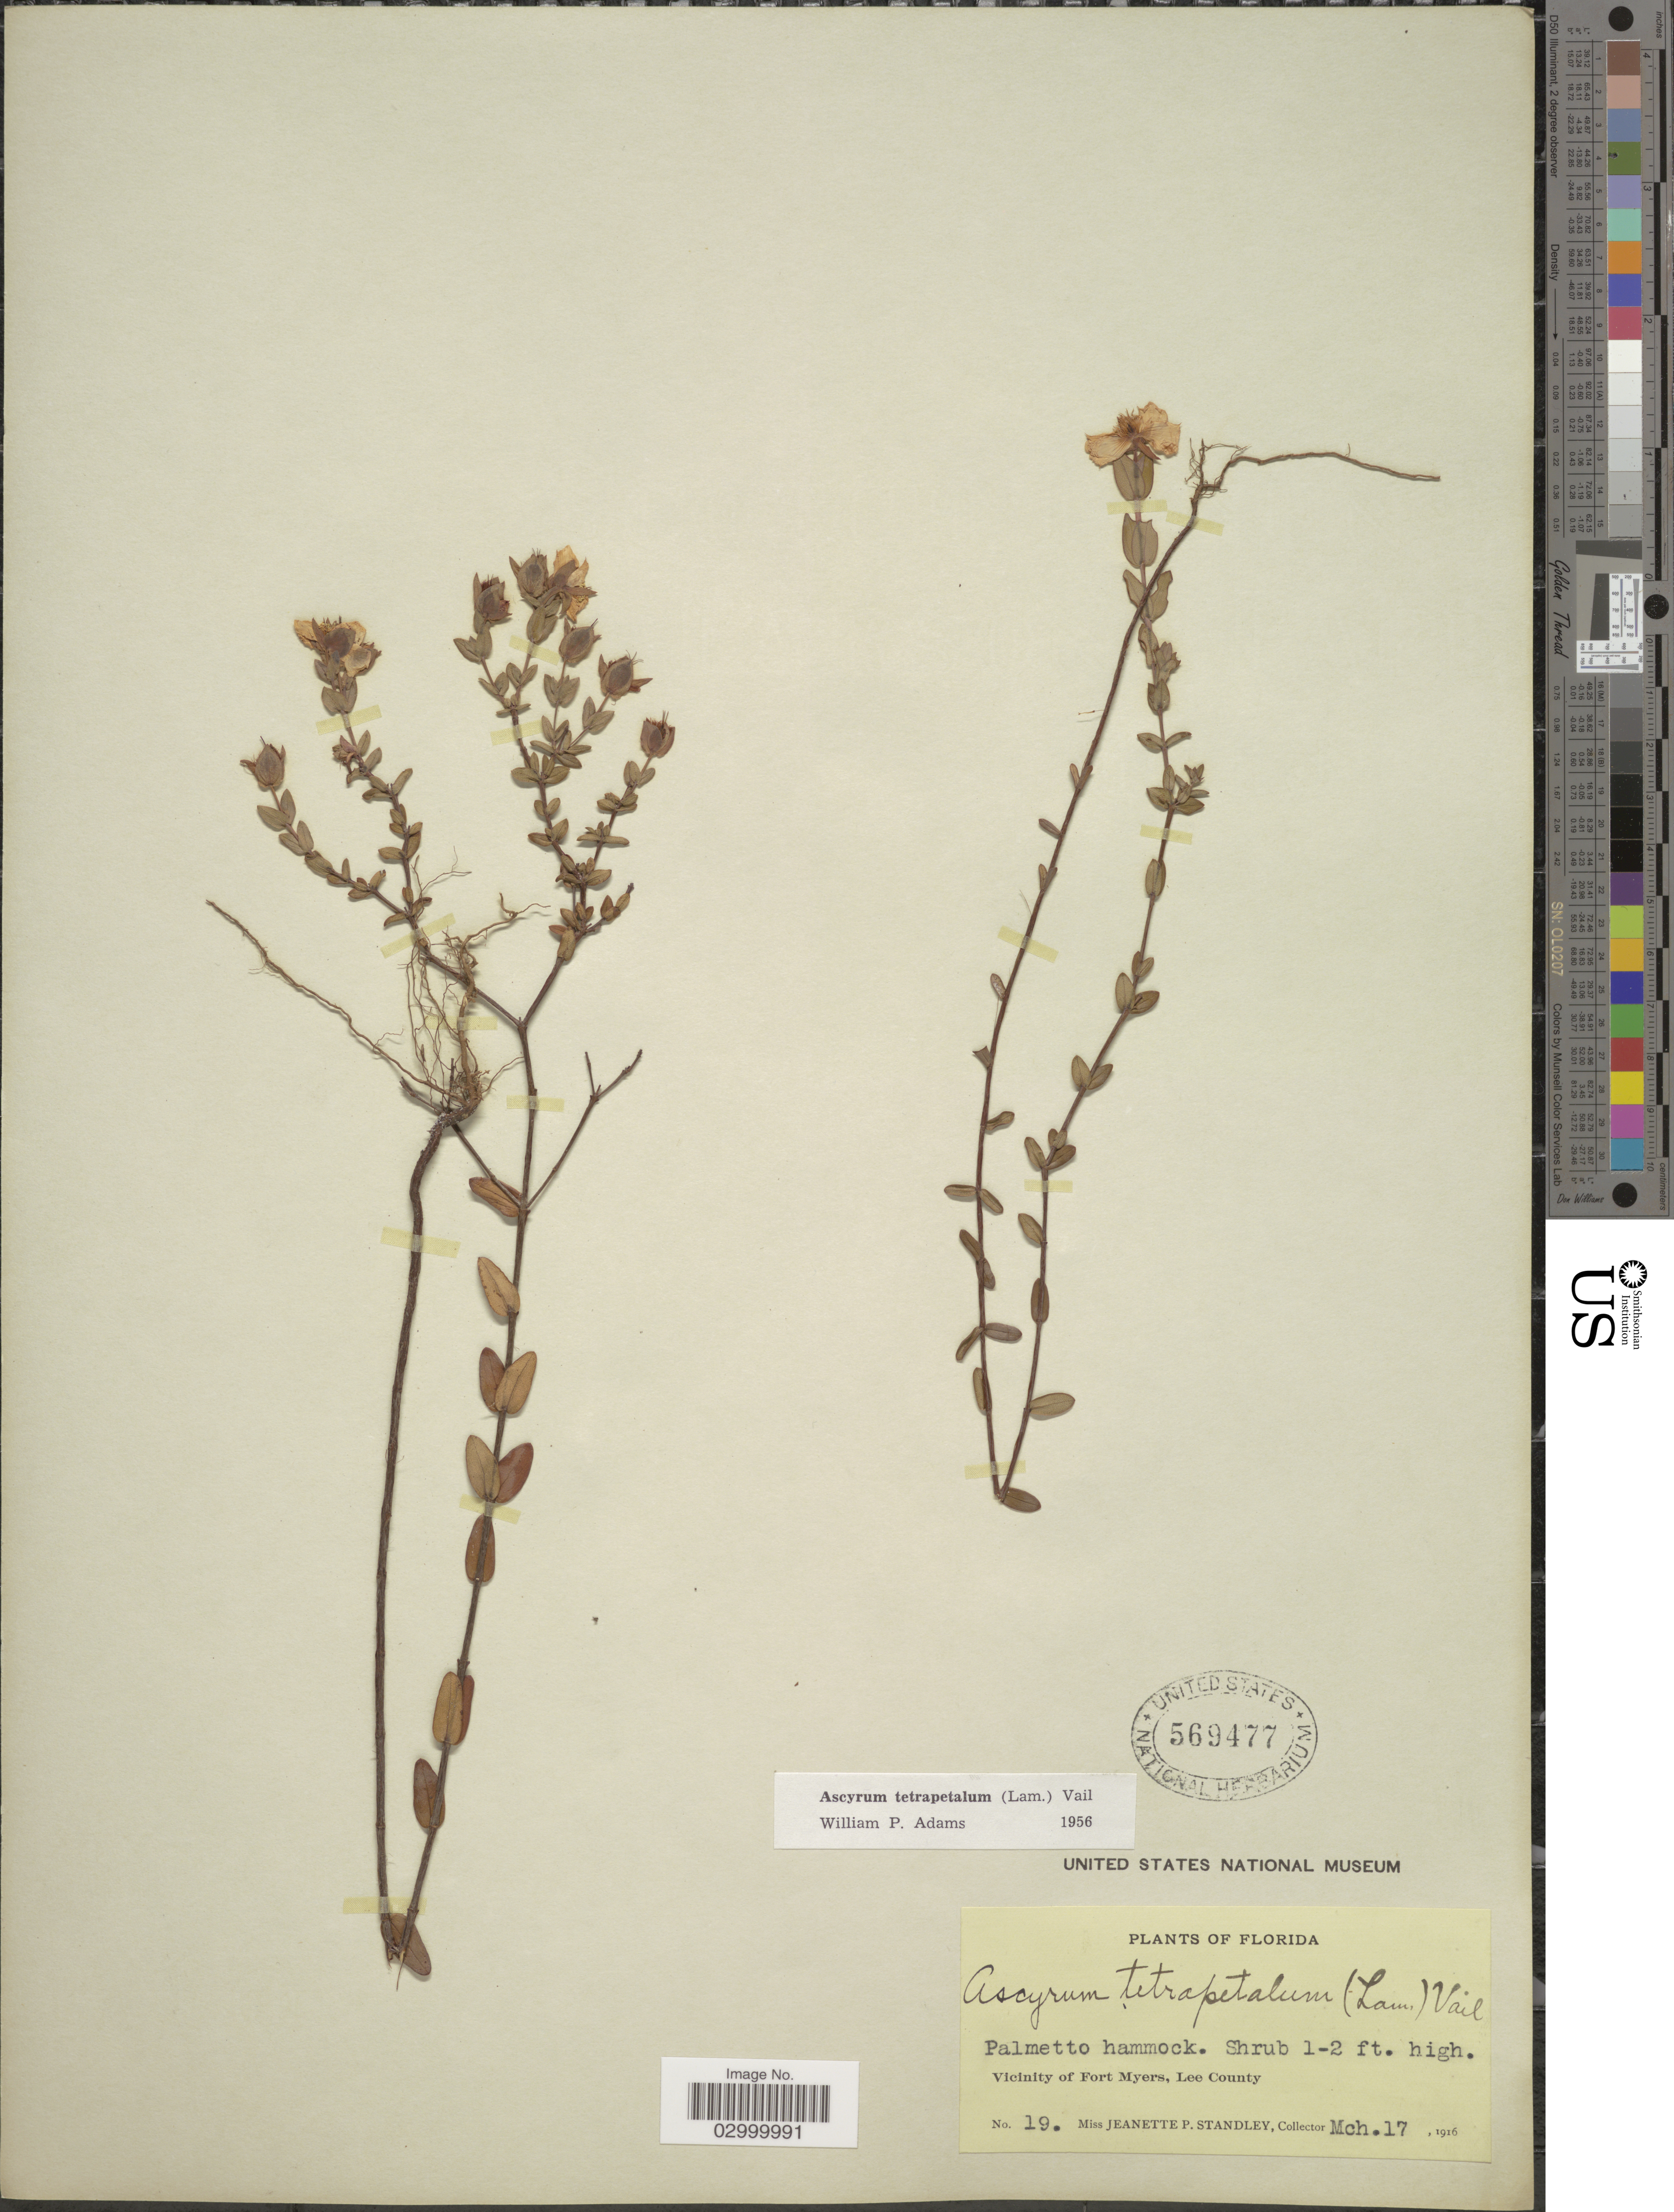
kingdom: Plantae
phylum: Tracheophyta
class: Magnoliopsida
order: Malpighiales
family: Hypericaceae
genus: Hypericum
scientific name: Hypericum tetrapetalum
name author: Lam.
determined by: Strong, Mark T., (BOT), Smithsonian Institution - National Museum of Natural History (UNITED STATES)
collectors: J. P. Standley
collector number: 19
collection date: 1916-03-17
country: United States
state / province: Florida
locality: Palmetto hammock. Vicinity of Fort Myers, Lee County.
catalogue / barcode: US 569477